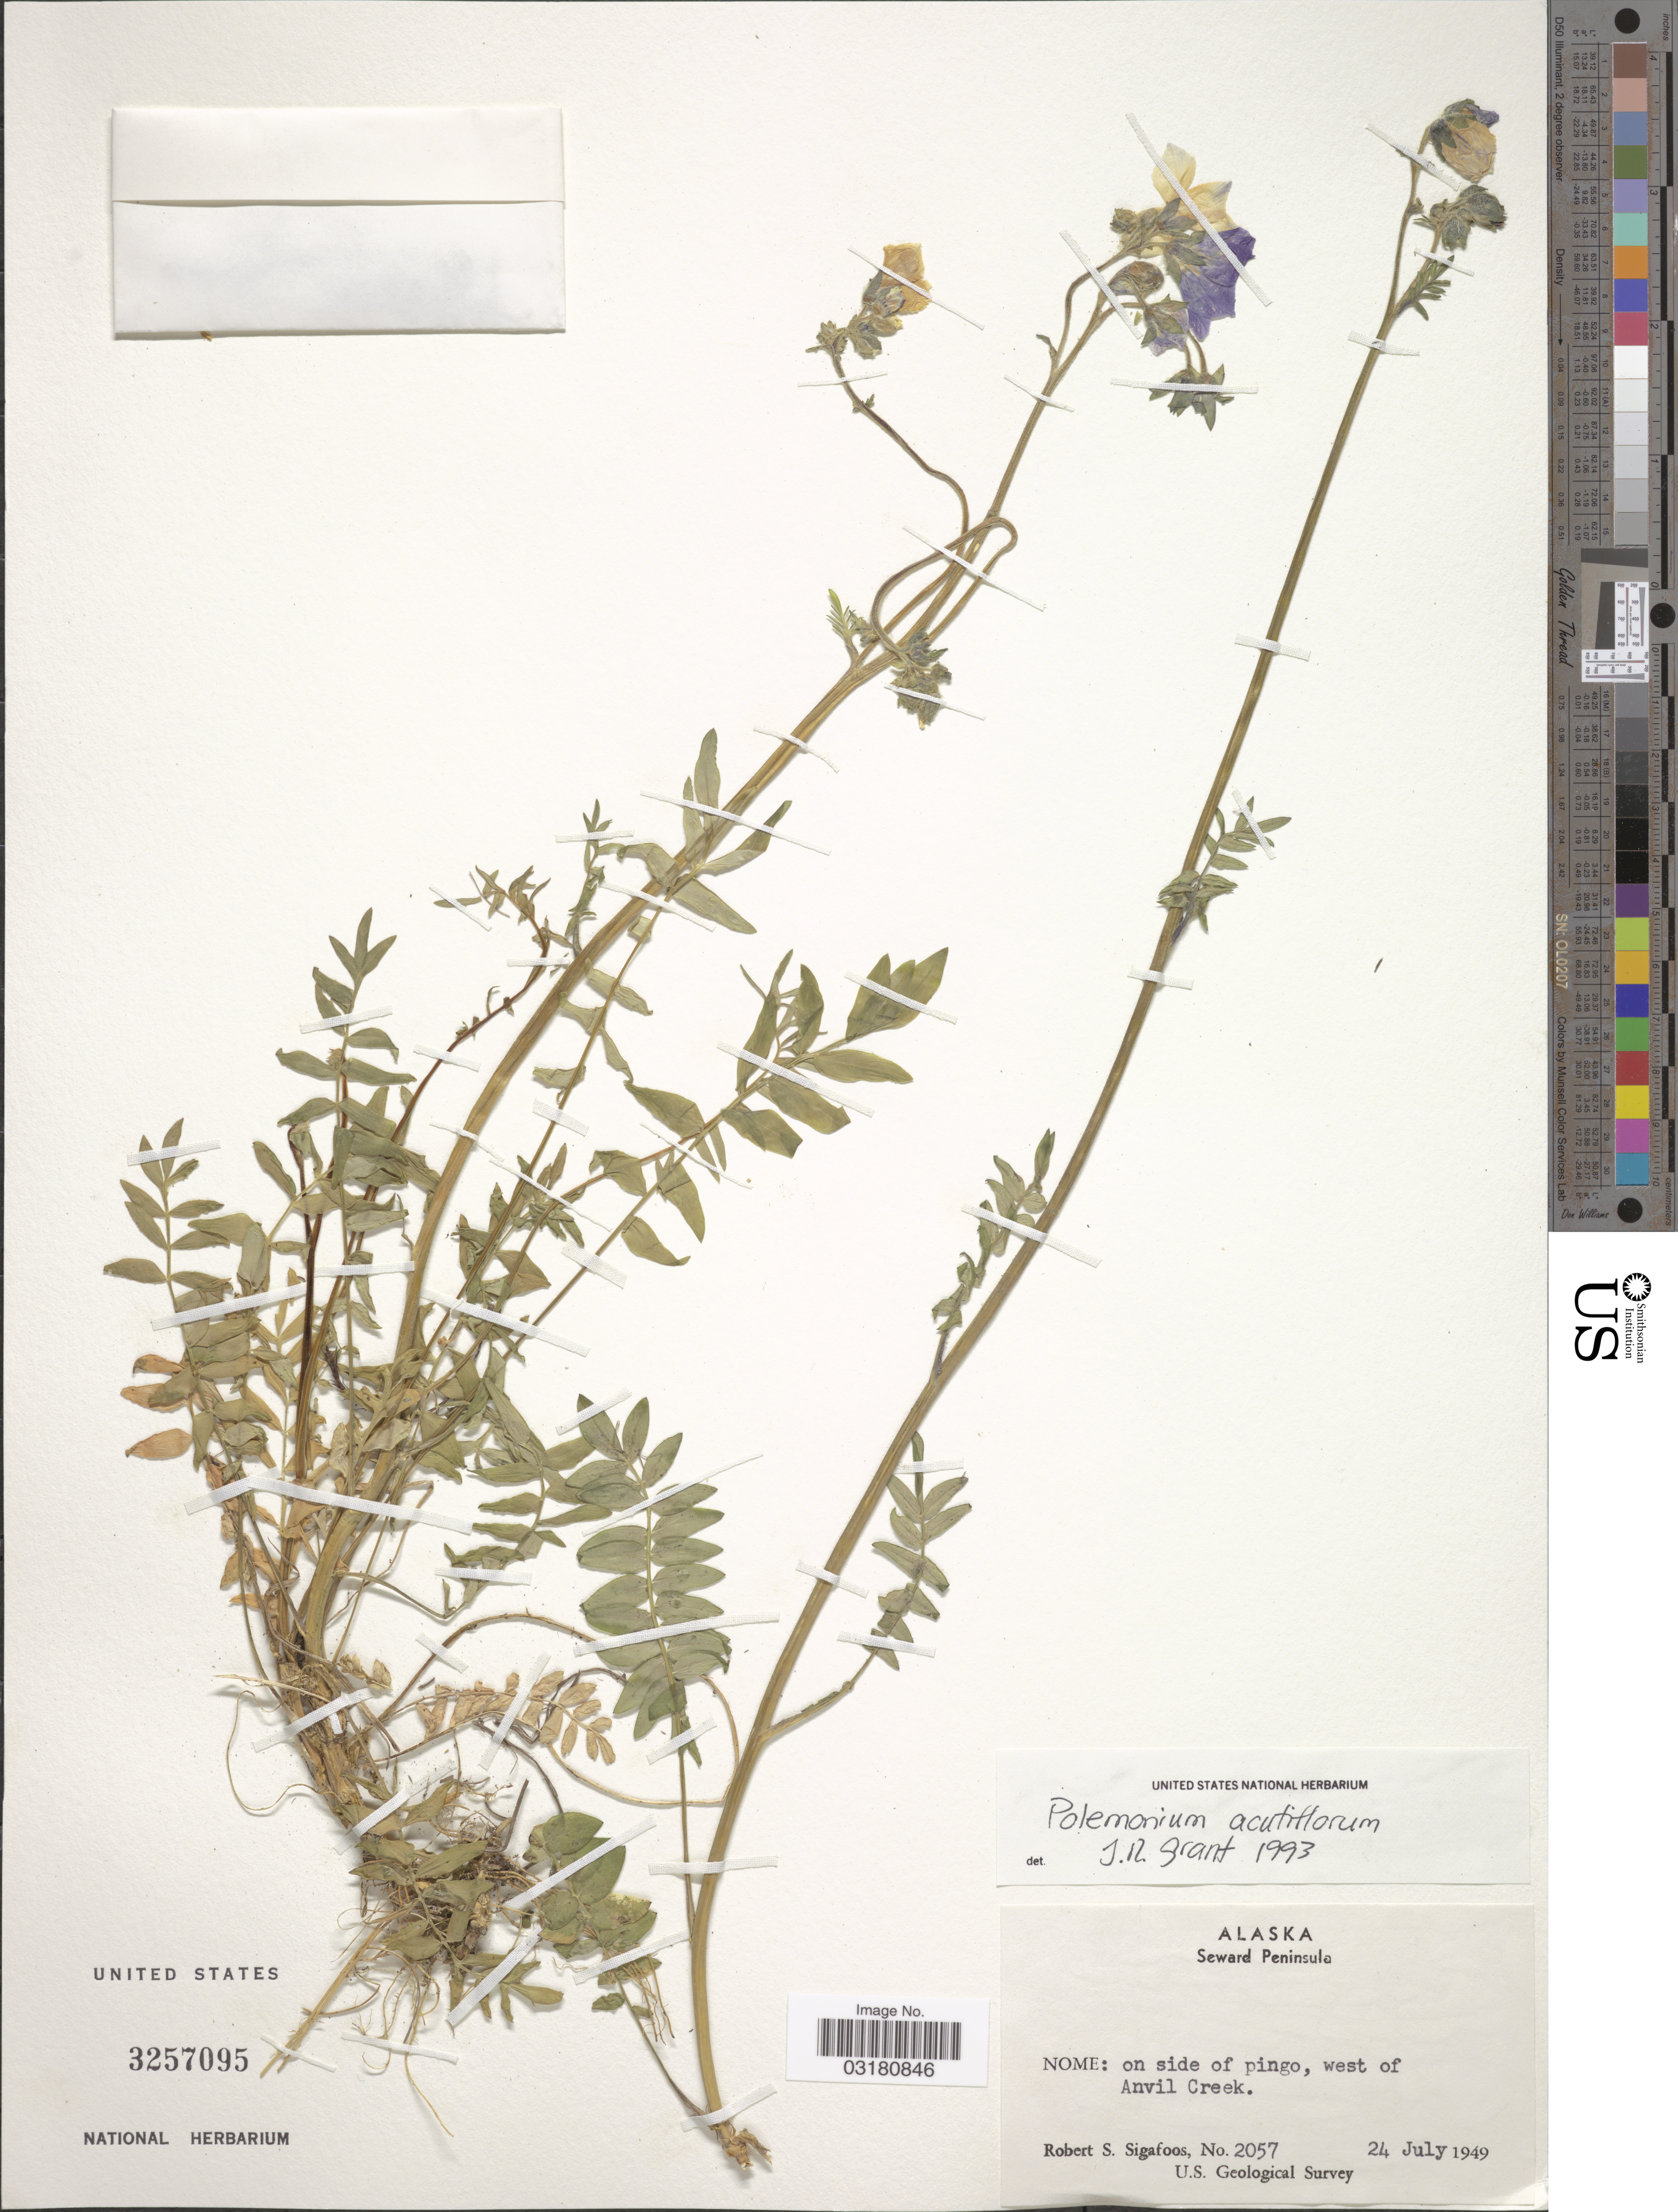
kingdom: Plantae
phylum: Tracheophyta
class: Magnoliopsida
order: Ericales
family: Polemoniaceae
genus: Polemonium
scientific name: Polemonium acutiflorum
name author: Willd. ex Roem. & Schult.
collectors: R. Sigafoos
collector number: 2057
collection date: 1949-07-24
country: United States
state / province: Alaska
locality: Seward Peninsula. Nome: on side of pingo, west of Anvil Creek.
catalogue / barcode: US 3257095